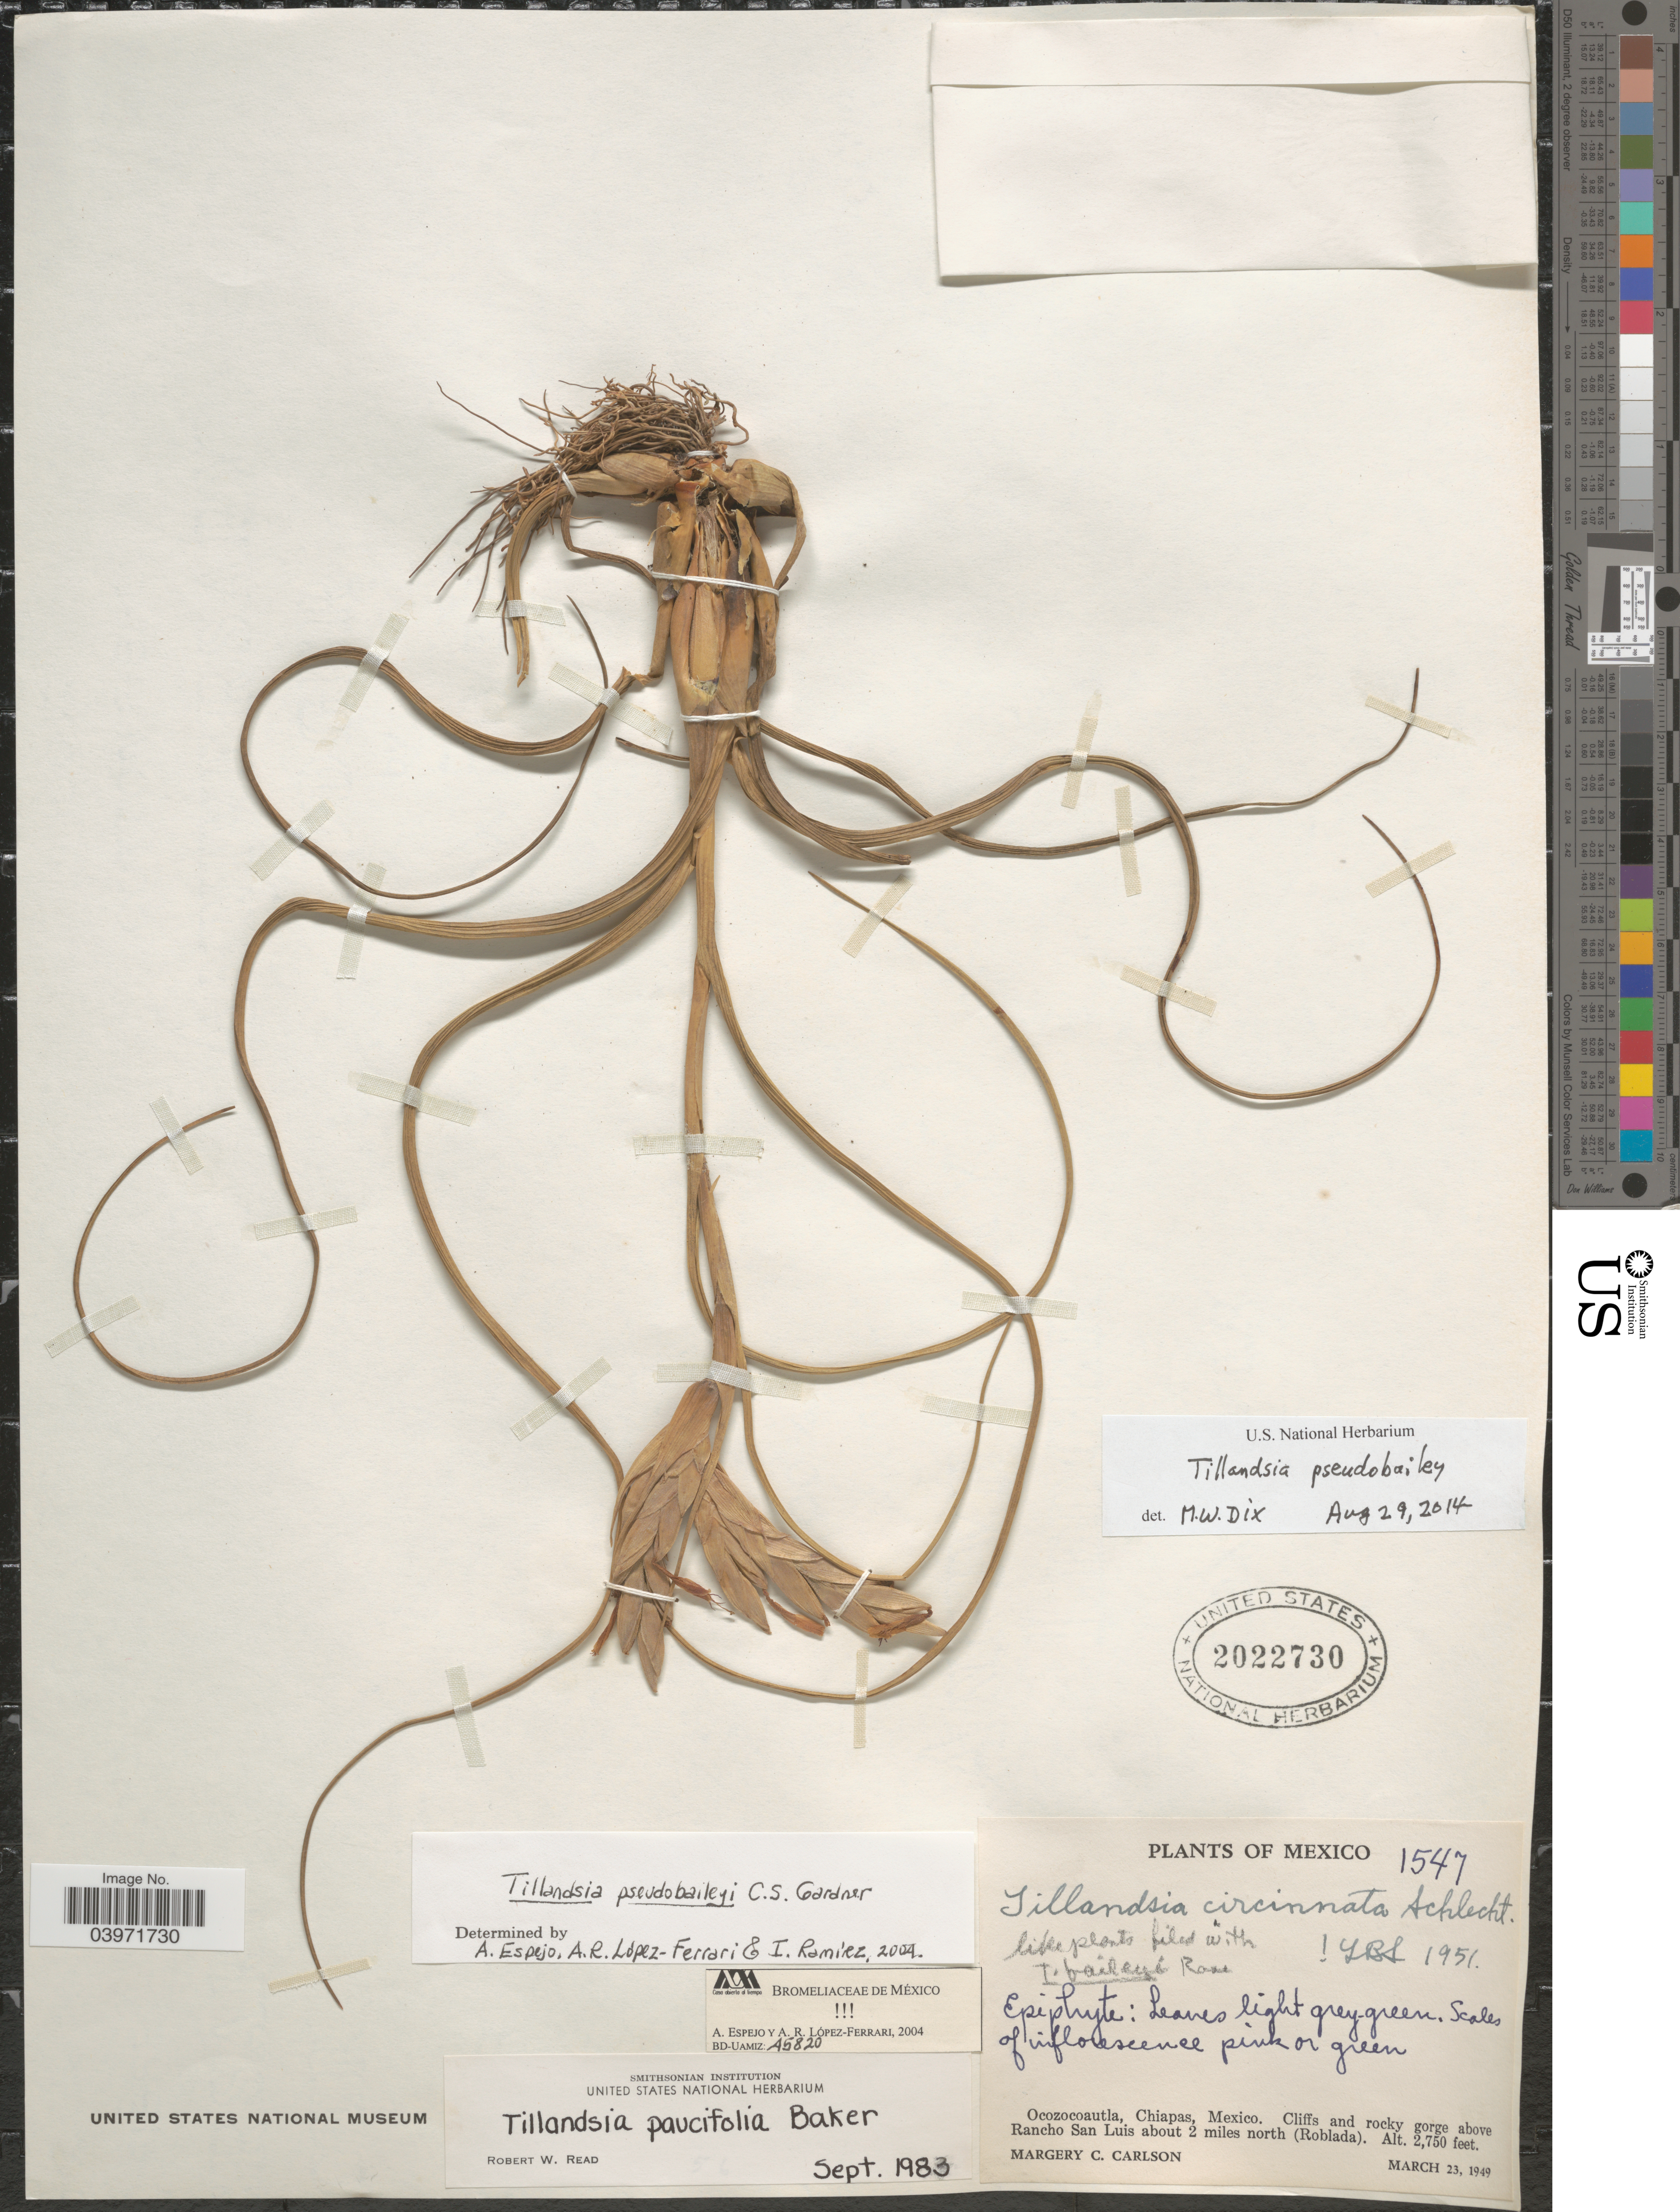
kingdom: Plantae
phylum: Tracheophyta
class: Liliopsida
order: Poales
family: Bromeliaceae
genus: Tillandsia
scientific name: Tillandsia pseudobaileyi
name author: C.S. Gardner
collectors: M. C. Carlson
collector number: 1547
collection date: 1949-03-23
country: Mexico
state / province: Chiapas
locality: Ocozocoautla. Cliffs and rocky gorge above Rancho San Luis about 2 miles north (Roblada).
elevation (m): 838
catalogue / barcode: US 2022730